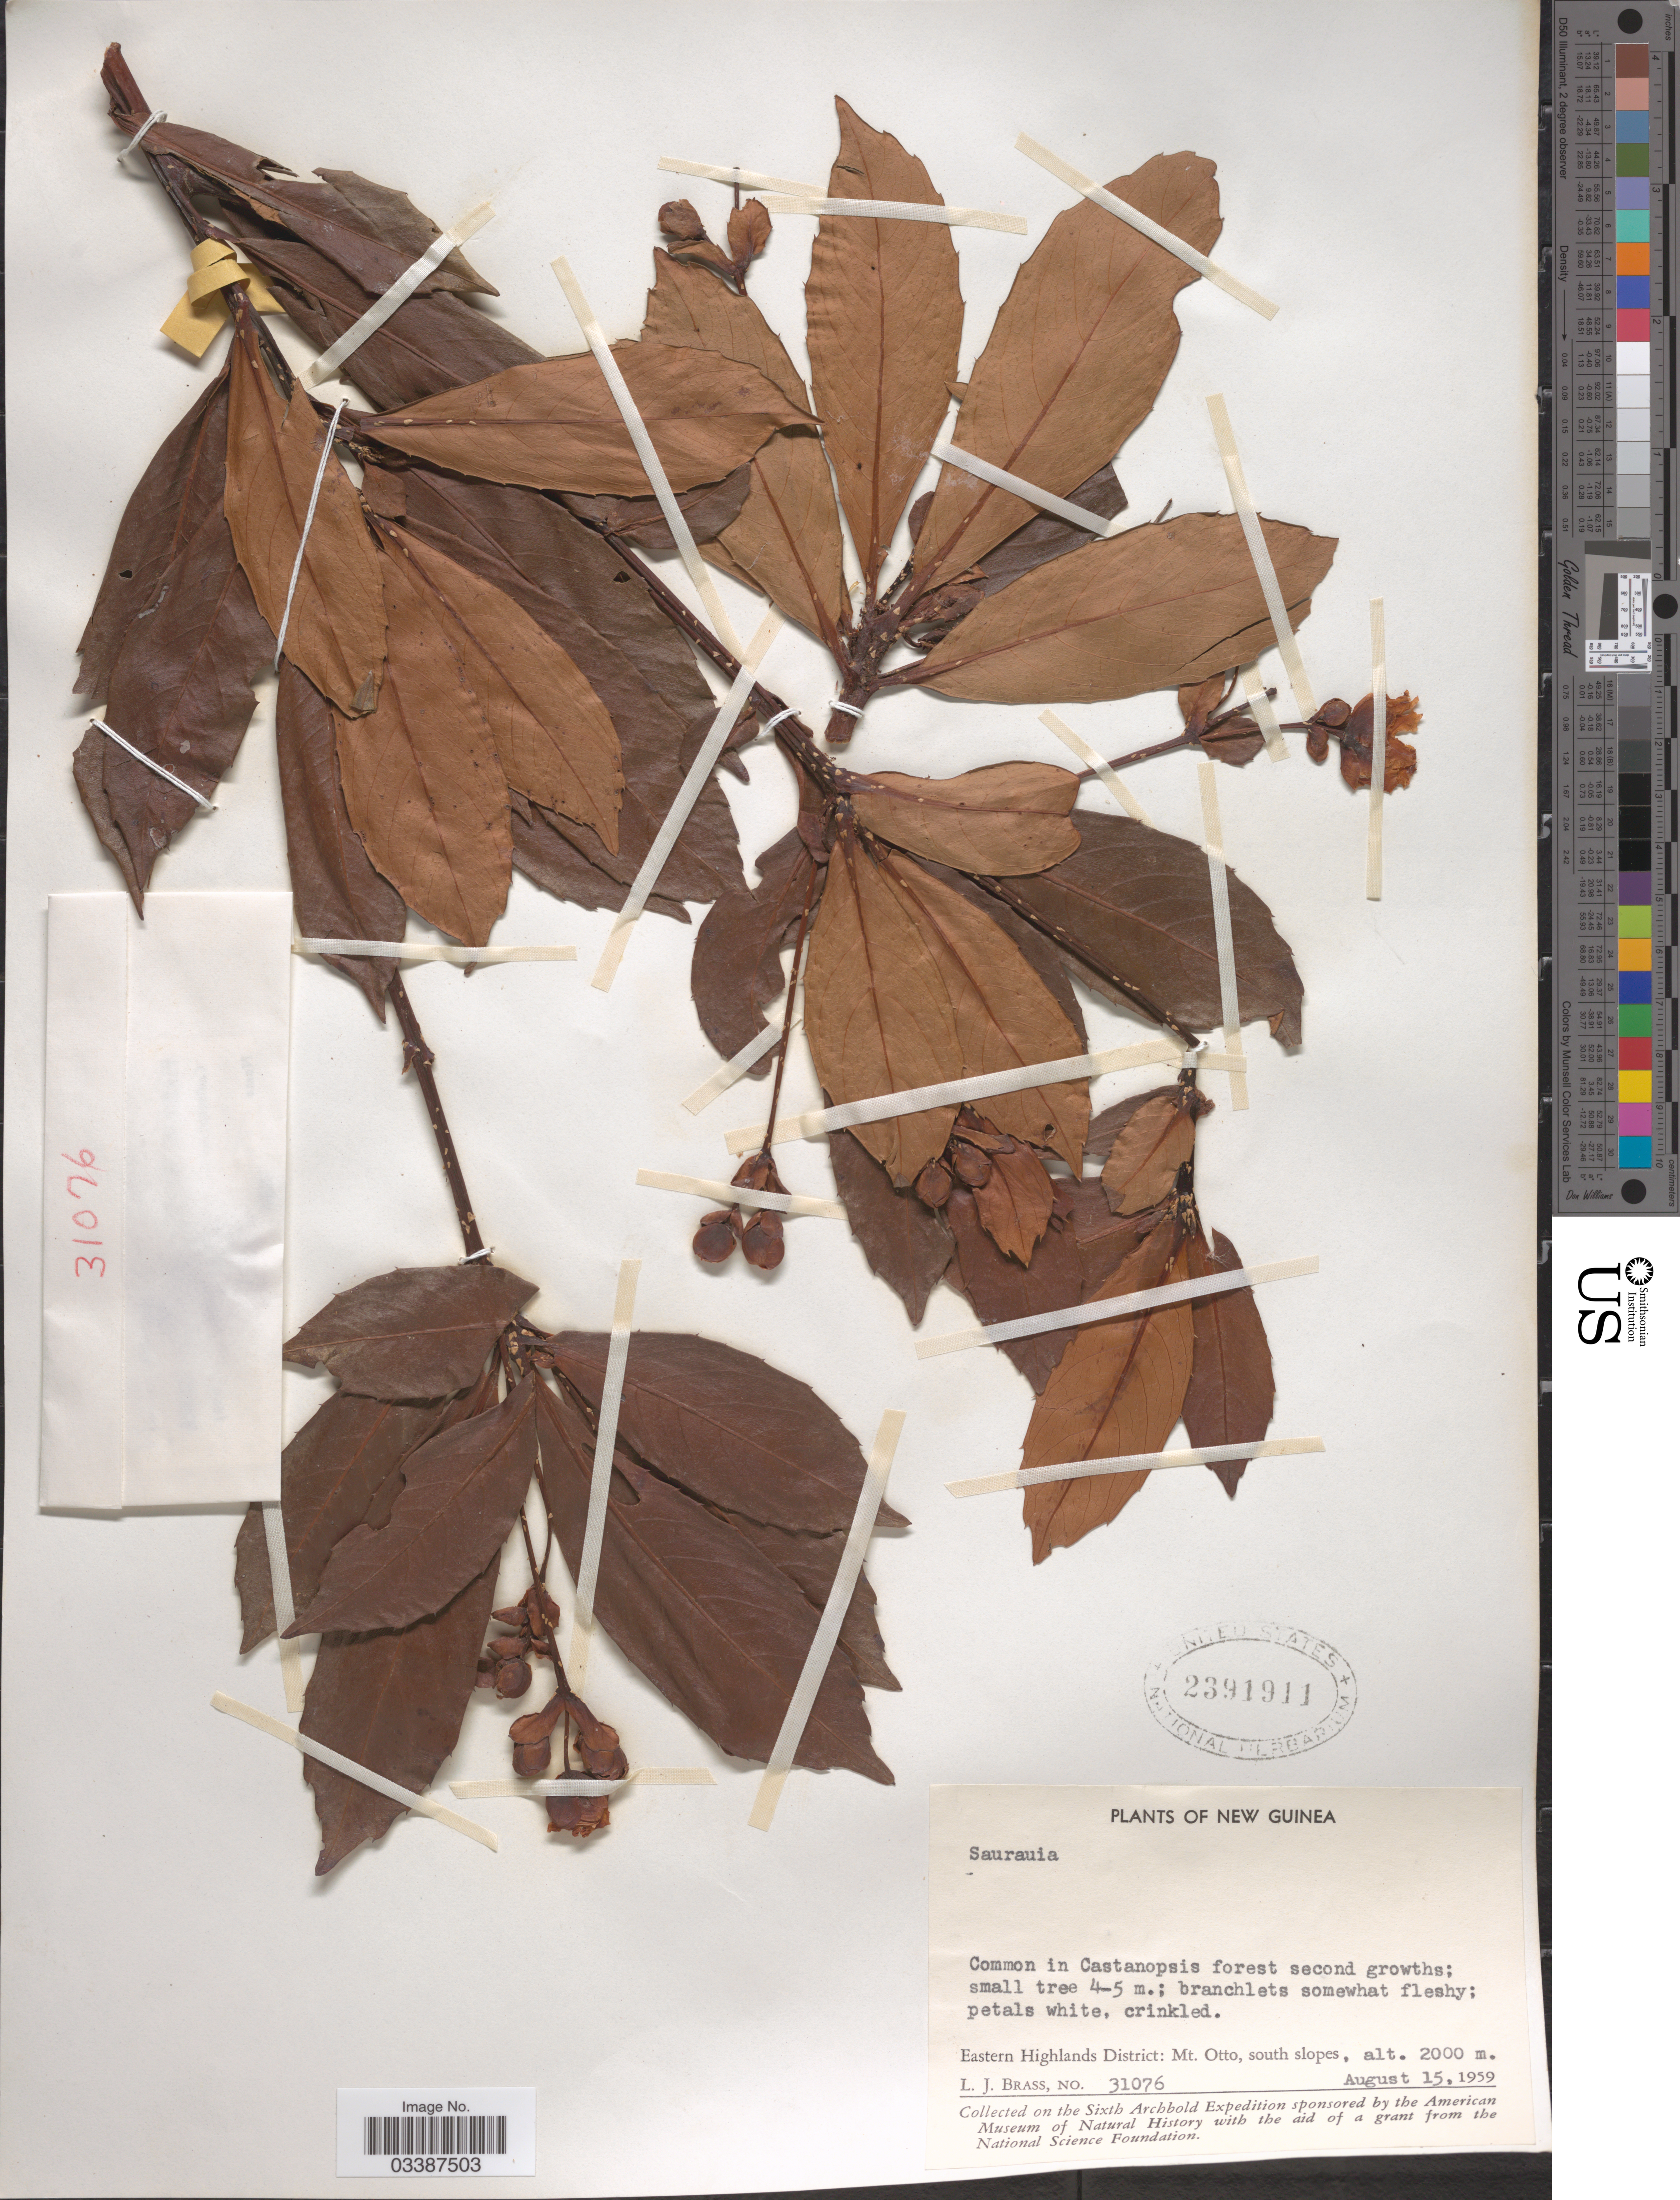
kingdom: Plantae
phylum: Tracheophyta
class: Magnoliopsida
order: Ericales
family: Actinidiaceae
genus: Saurauia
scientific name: Saurauia sp.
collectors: L. J. Brass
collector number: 31076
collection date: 1959-08-15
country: Papua New Guinea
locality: New Guinea. Eastern Highlands District: Mt. Otto, south slopes.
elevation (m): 2000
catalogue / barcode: US 2391911